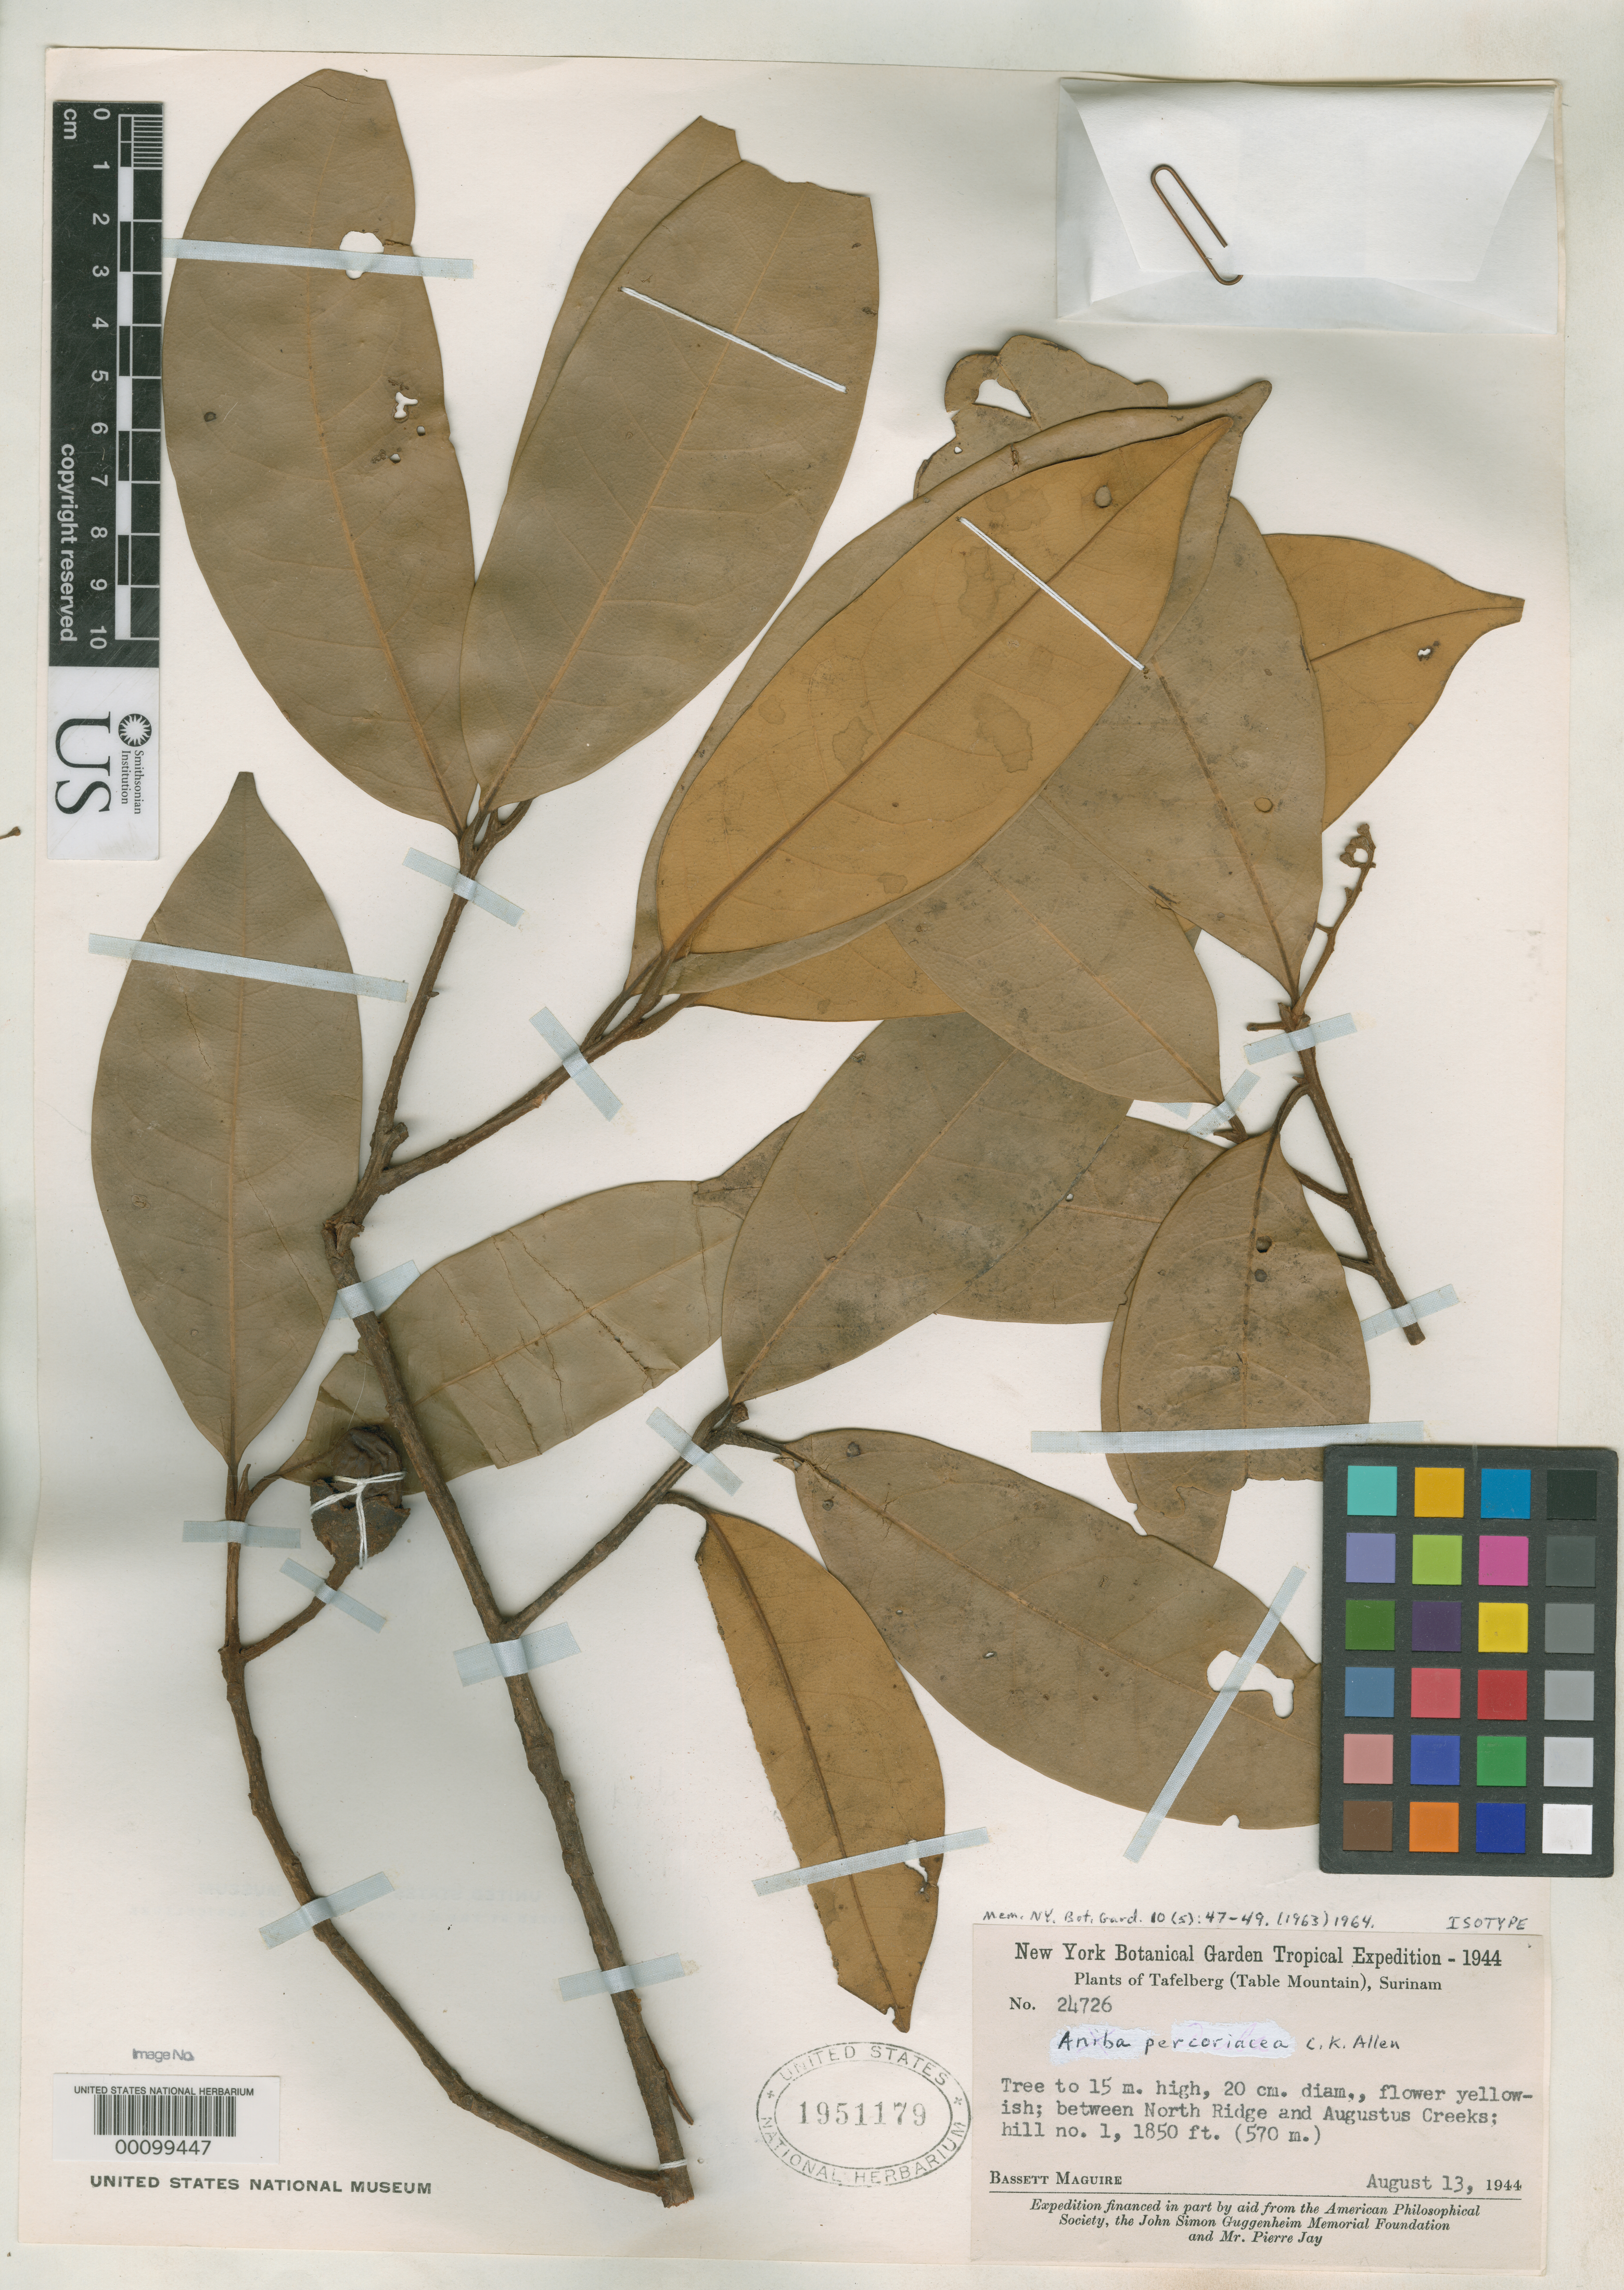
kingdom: Plantae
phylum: Tracheophyta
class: Magnoliopsida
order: Laurales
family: Lauraceae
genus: Aniba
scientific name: Aniba percoriacea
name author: C.K. Allen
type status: Isotype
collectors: B. Maguire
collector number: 24726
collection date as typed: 13 Aug 1944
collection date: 1944-08-13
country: Suriname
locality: Tafelberg, Table Mt., between North Ridge & Augustus Creeks; alt. 1850 ft.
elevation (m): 564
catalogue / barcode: US 1951179